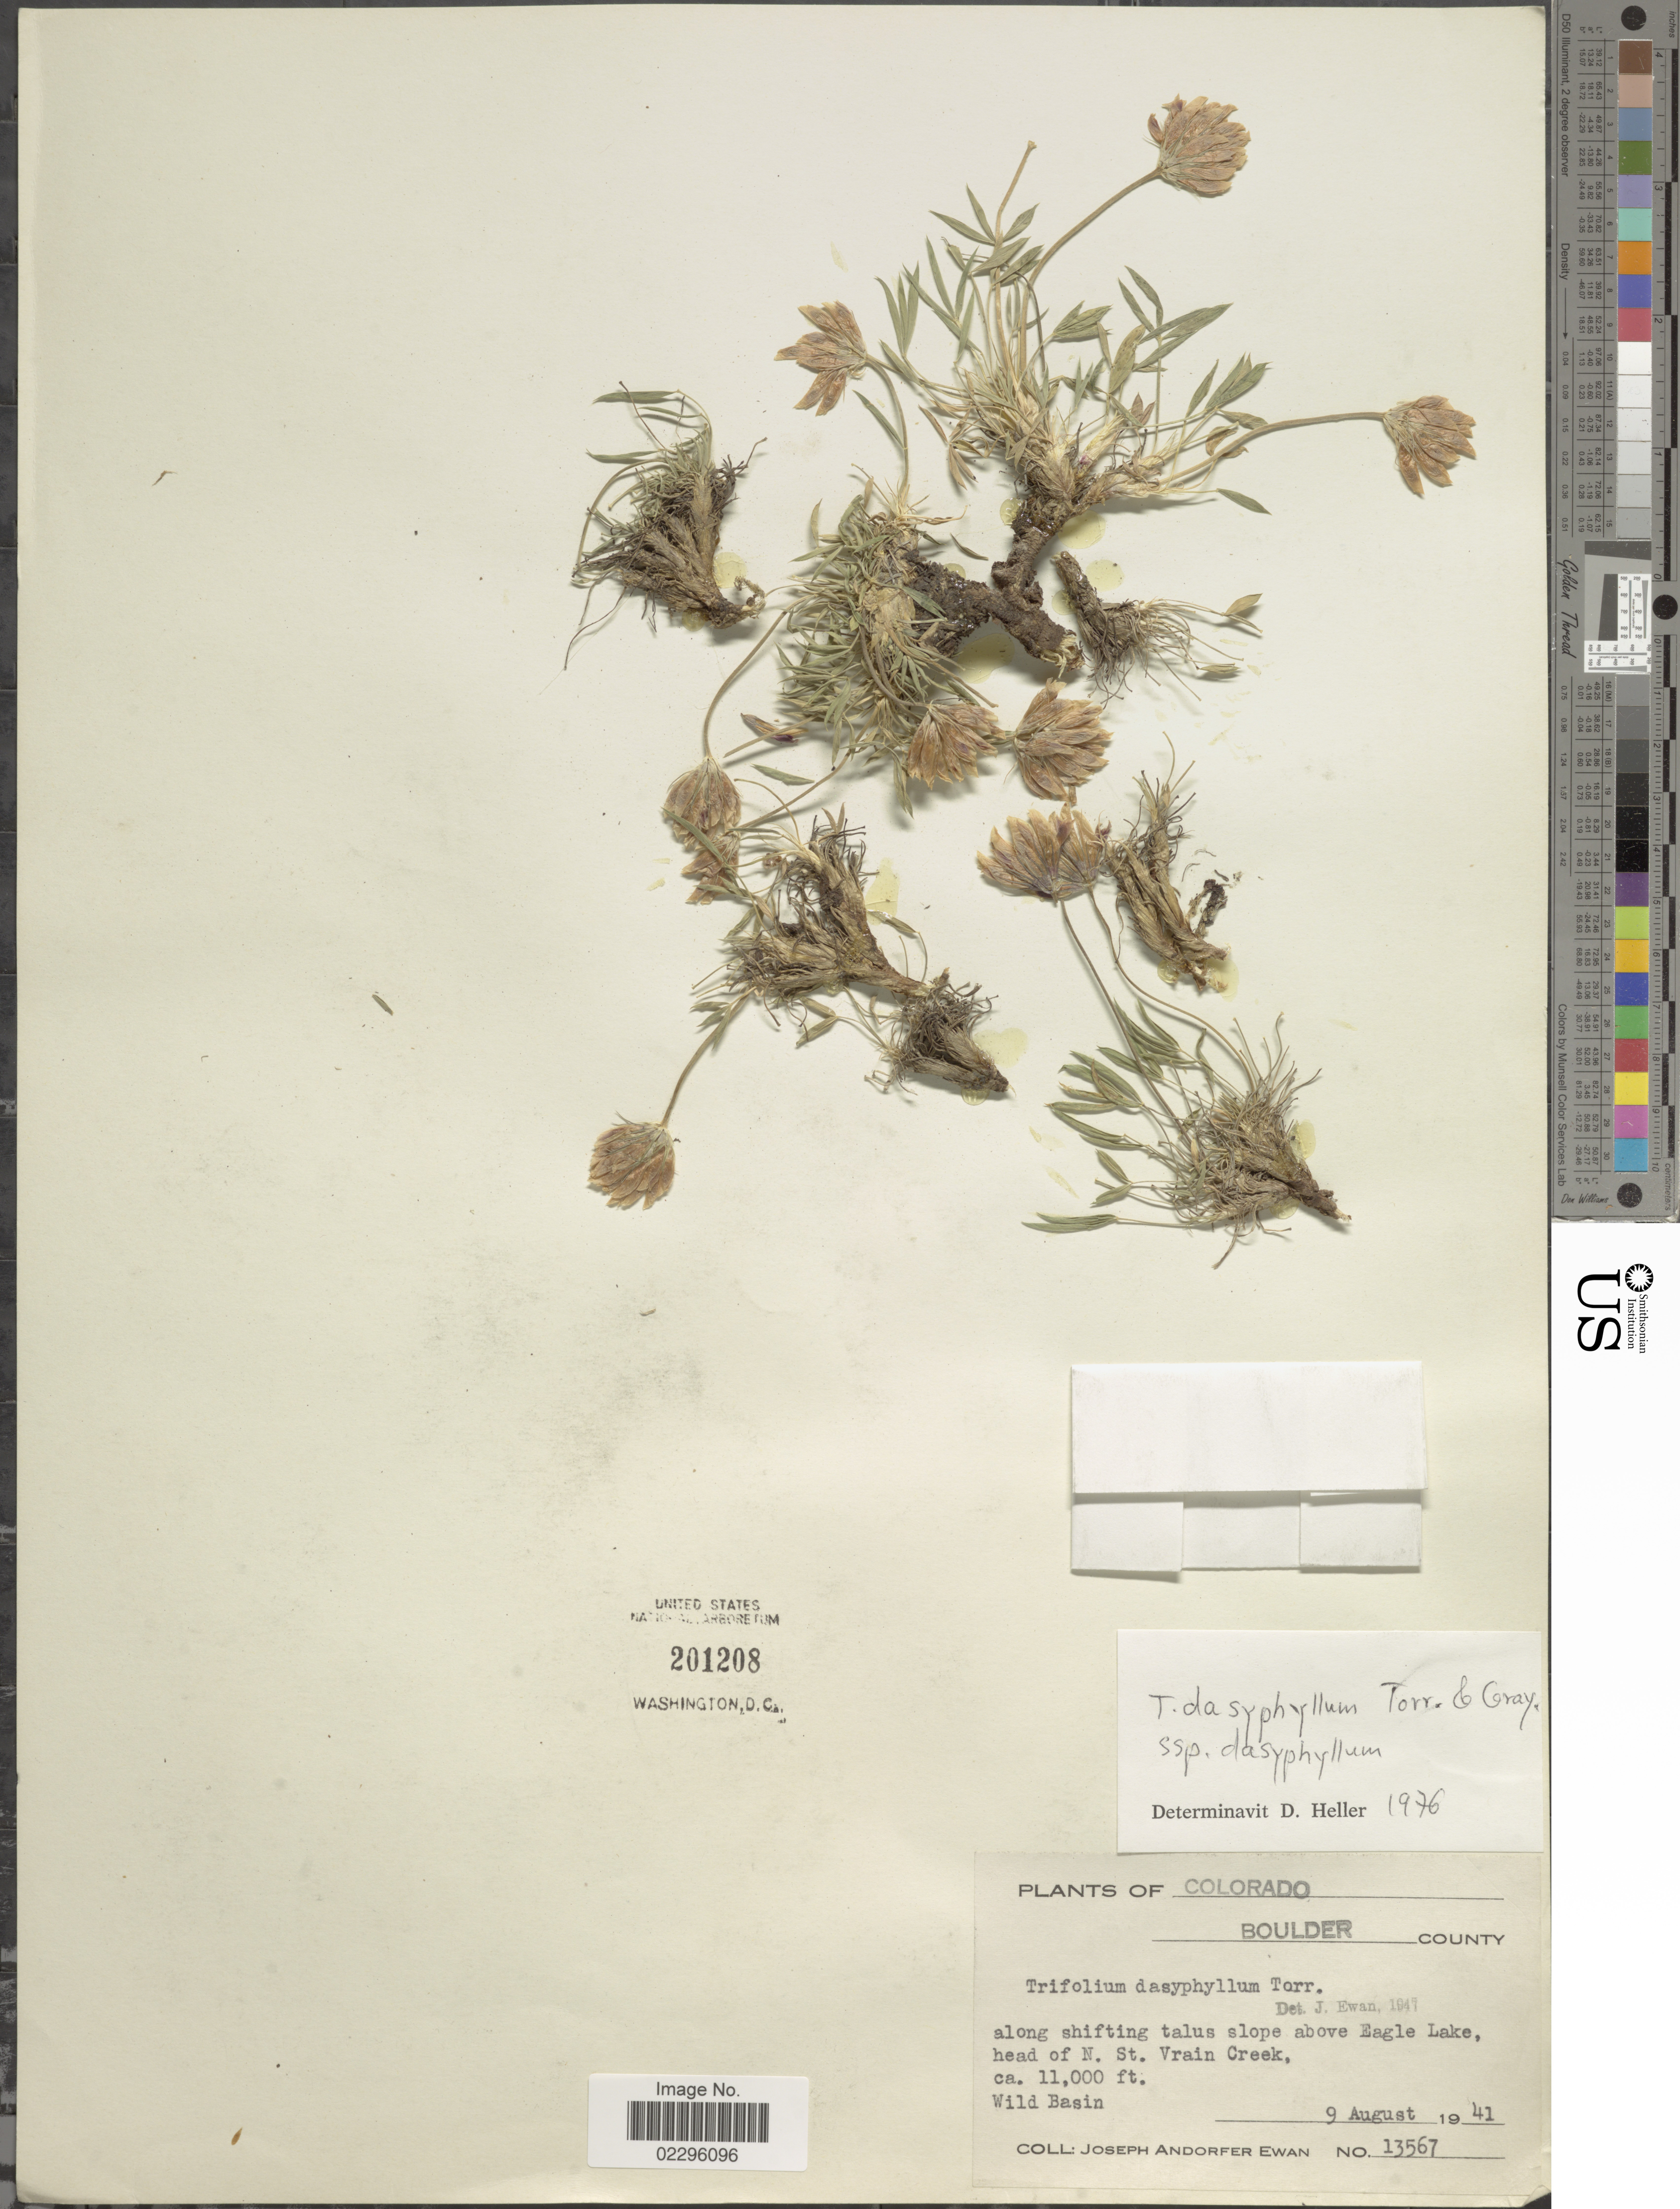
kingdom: Plantae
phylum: Tracheophyta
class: Magnoliopsida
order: Fabales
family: Fabaceae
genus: Trifolium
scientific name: Trifolium dasyphyllum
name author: Torr. & A. Gray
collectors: J. A. Ewan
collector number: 13567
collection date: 1941-08-09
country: United States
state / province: Colorado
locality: Boulder County, along shifting talus slope above Eagle Lake, head of N. St. Vrain Creek, Wilde basin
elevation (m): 3353